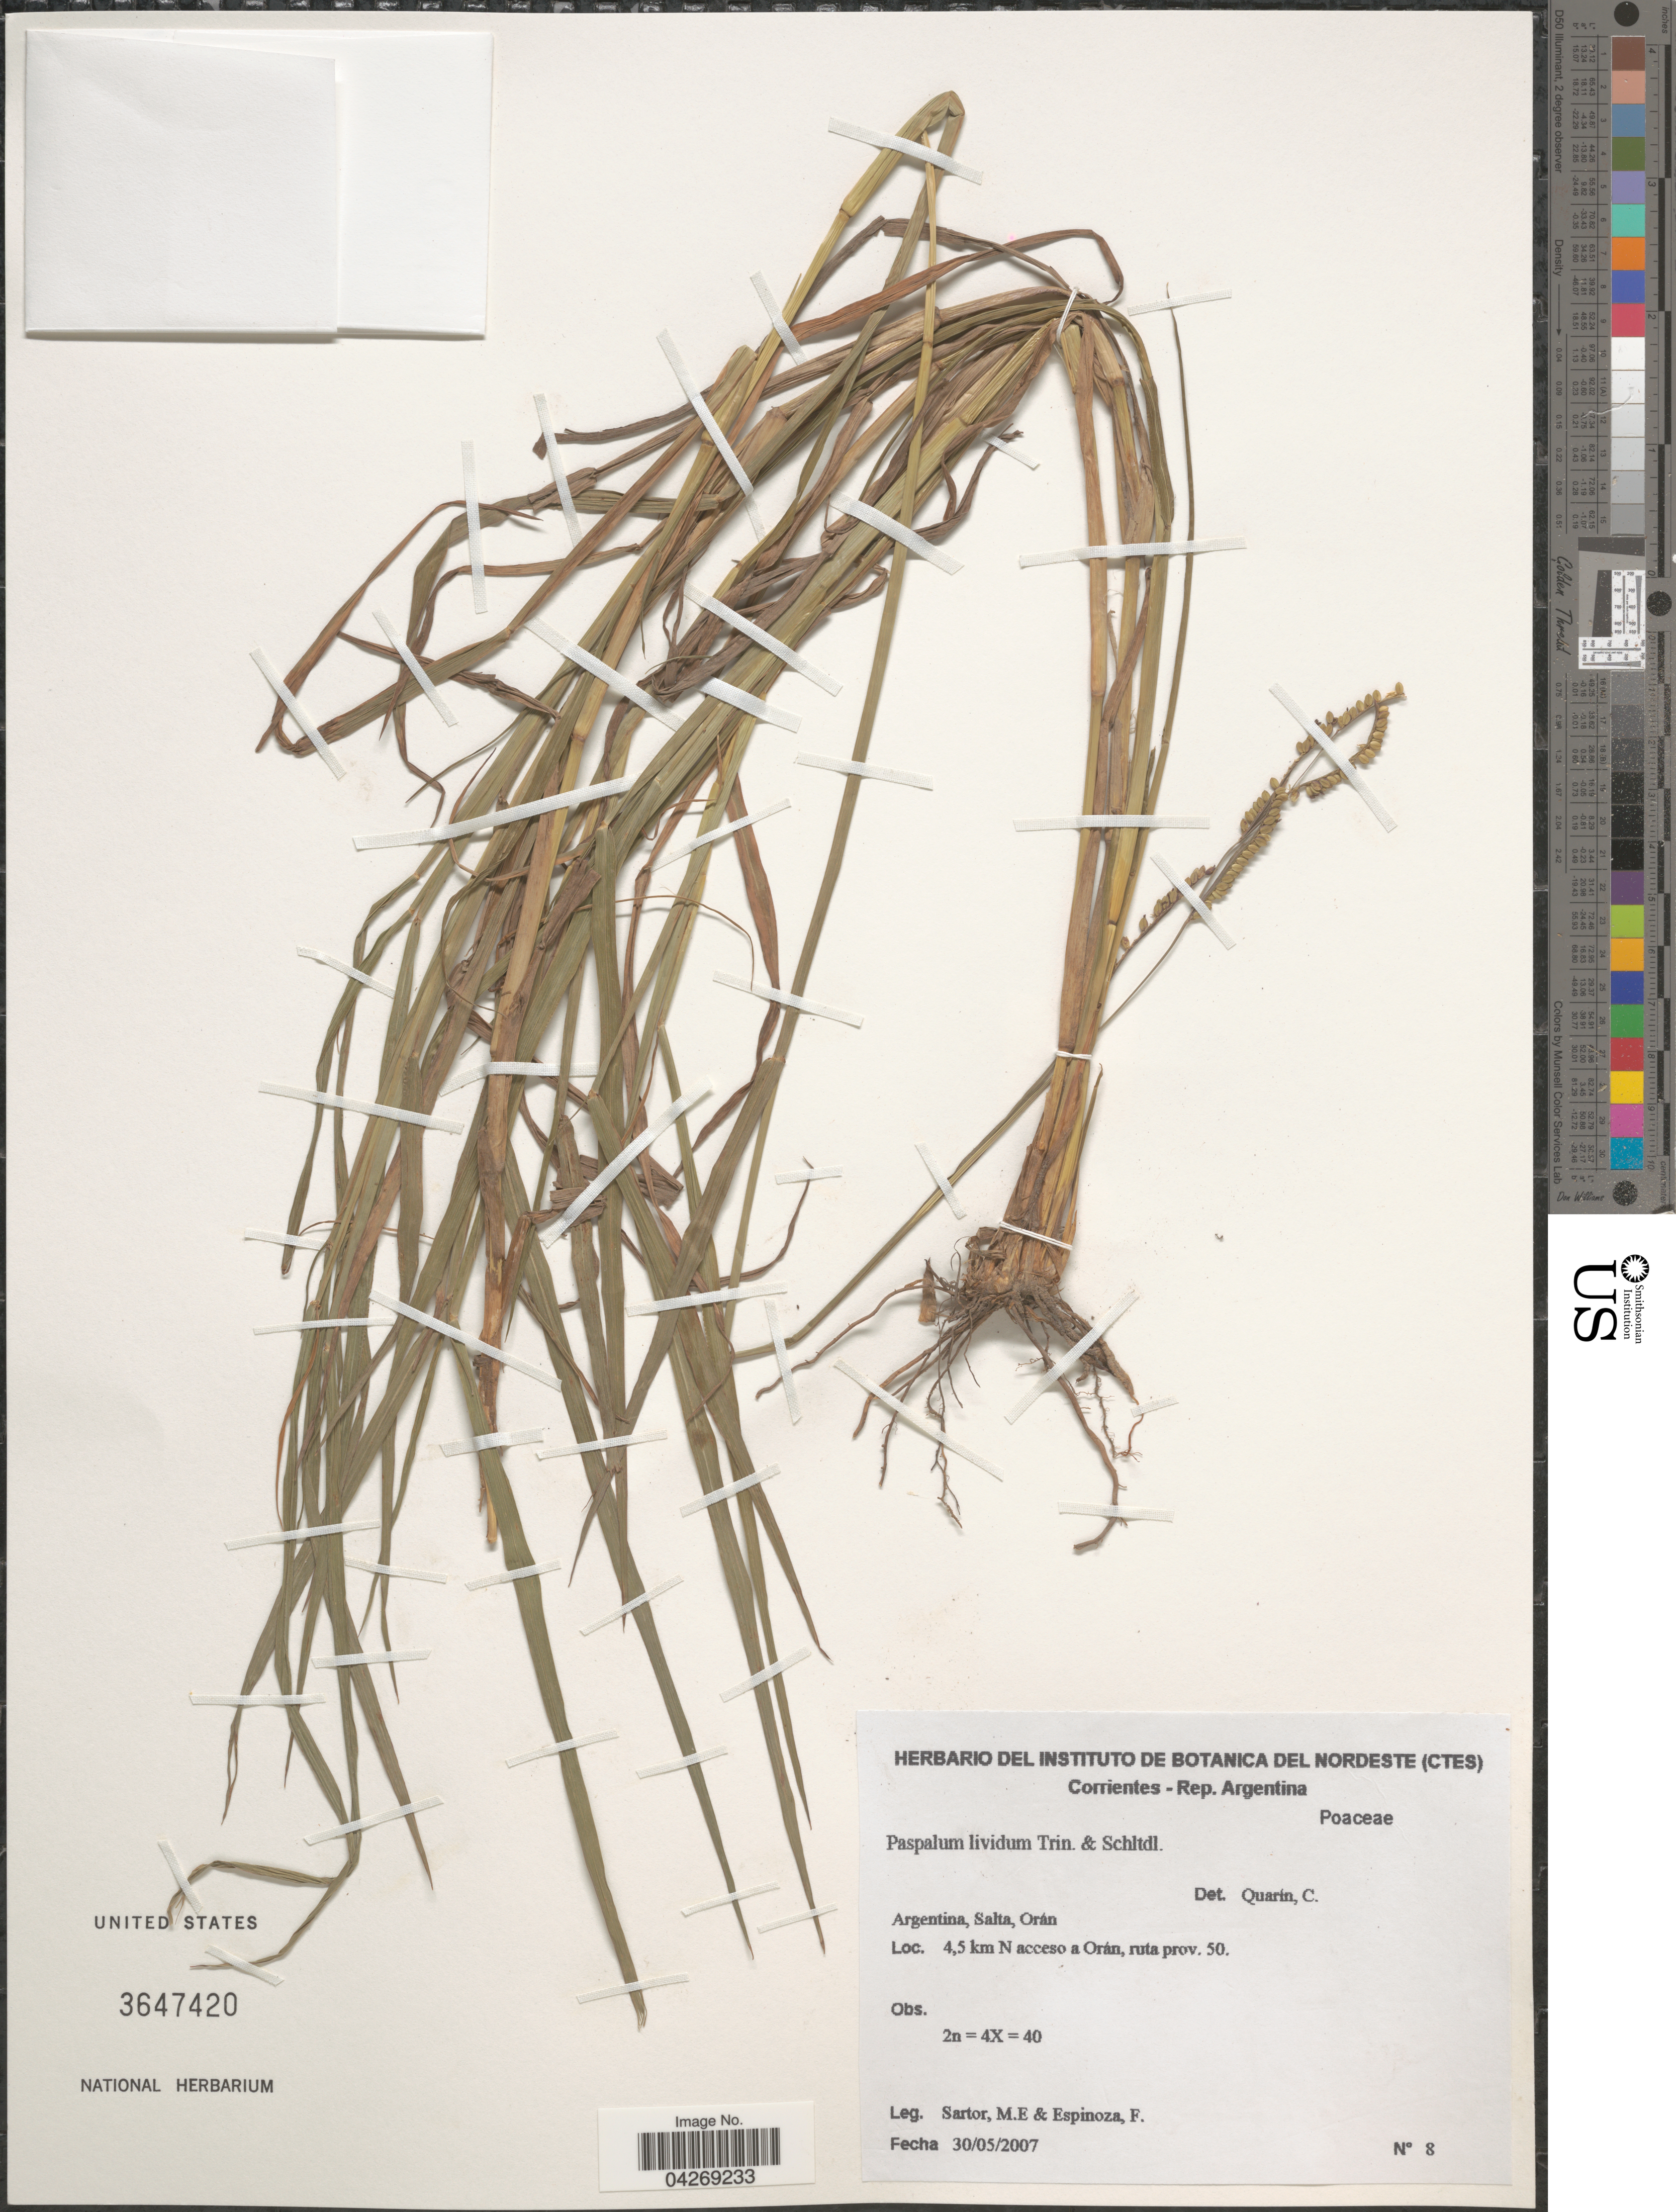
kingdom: Plantae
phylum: Tracheophyta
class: Liliopsida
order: Poales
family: Poaceae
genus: Paspalum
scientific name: Paspalum denticulatum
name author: Trin.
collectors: M. Sartor & F. Espinoza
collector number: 8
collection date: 2007-05-30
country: Argentina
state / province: Salta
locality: Orán. 4,5 km N acceso a Orán, ruta prov. 50.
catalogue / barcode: US 3647420